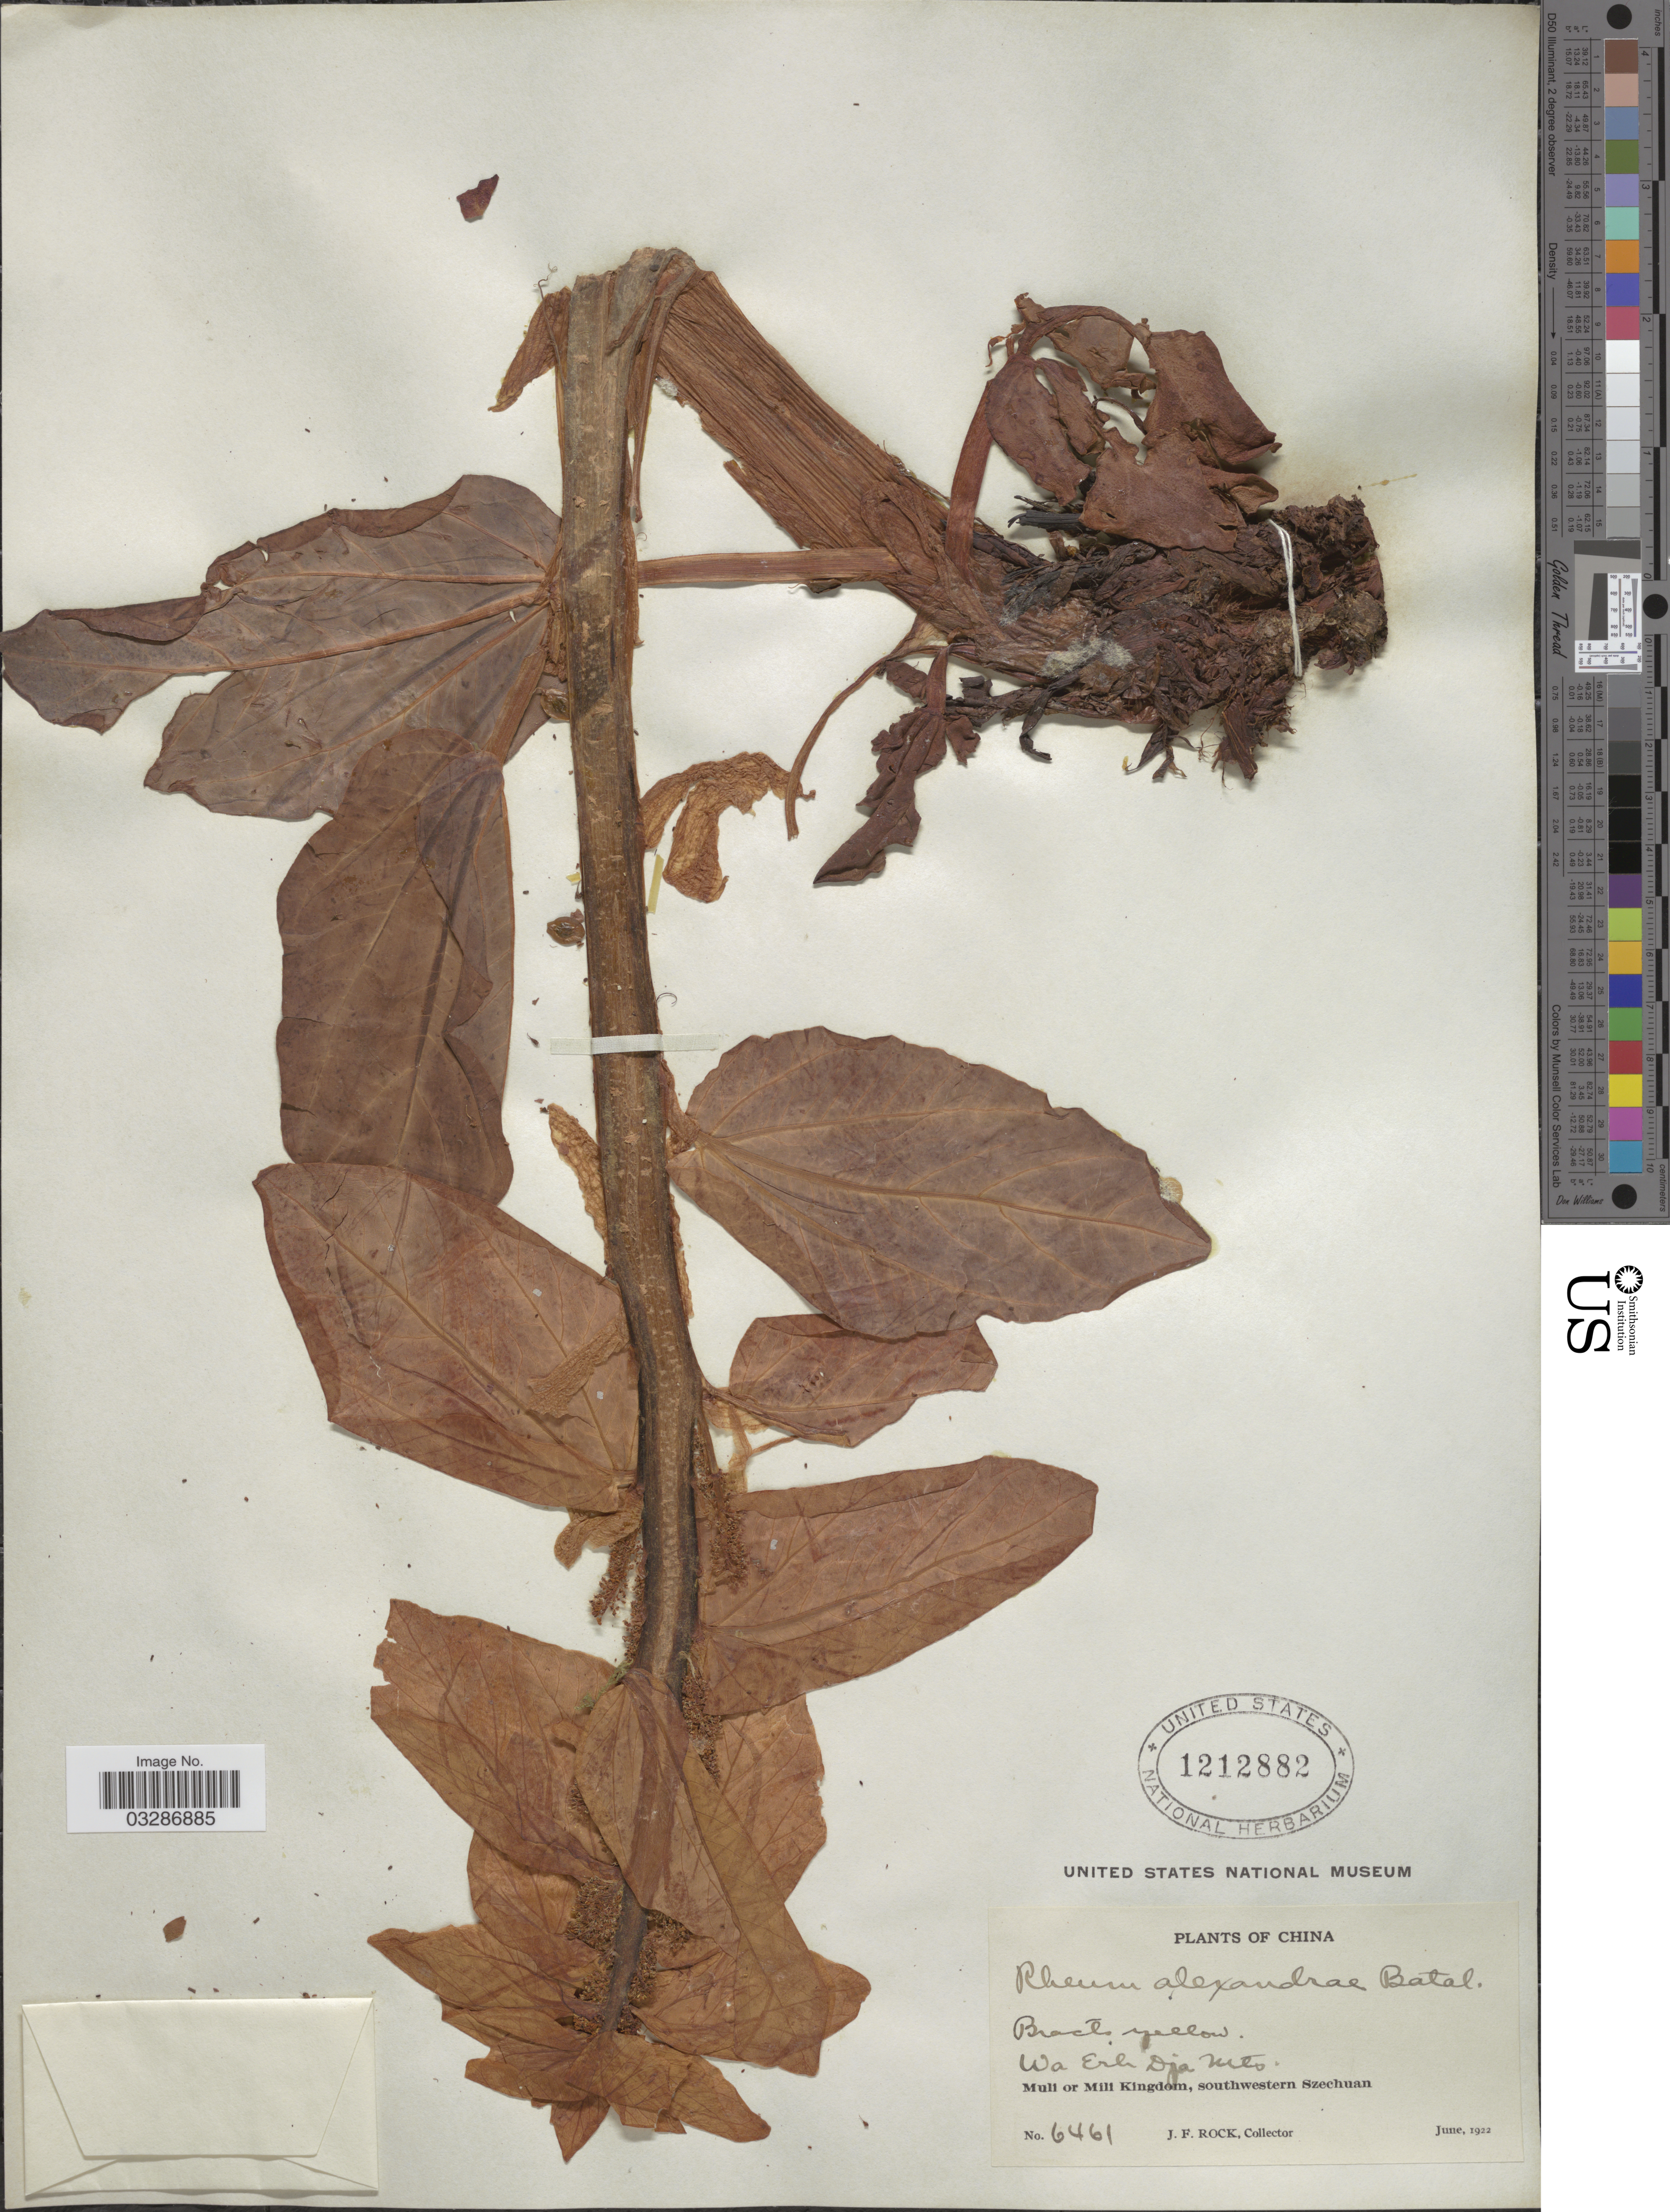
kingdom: Plantae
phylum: Tracheophyta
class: Magnoliopsida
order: Caryophyllales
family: Polygonaceae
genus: Rheum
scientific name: Rheum alexandrae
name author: Batalin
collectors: J. Rock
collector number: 6461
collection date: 1922-06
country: China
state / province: Sichuan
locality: Wa Erh Dja Mts. Muli or Mili Kingdom, southwestern Szechuan.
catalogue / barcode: US 1212882